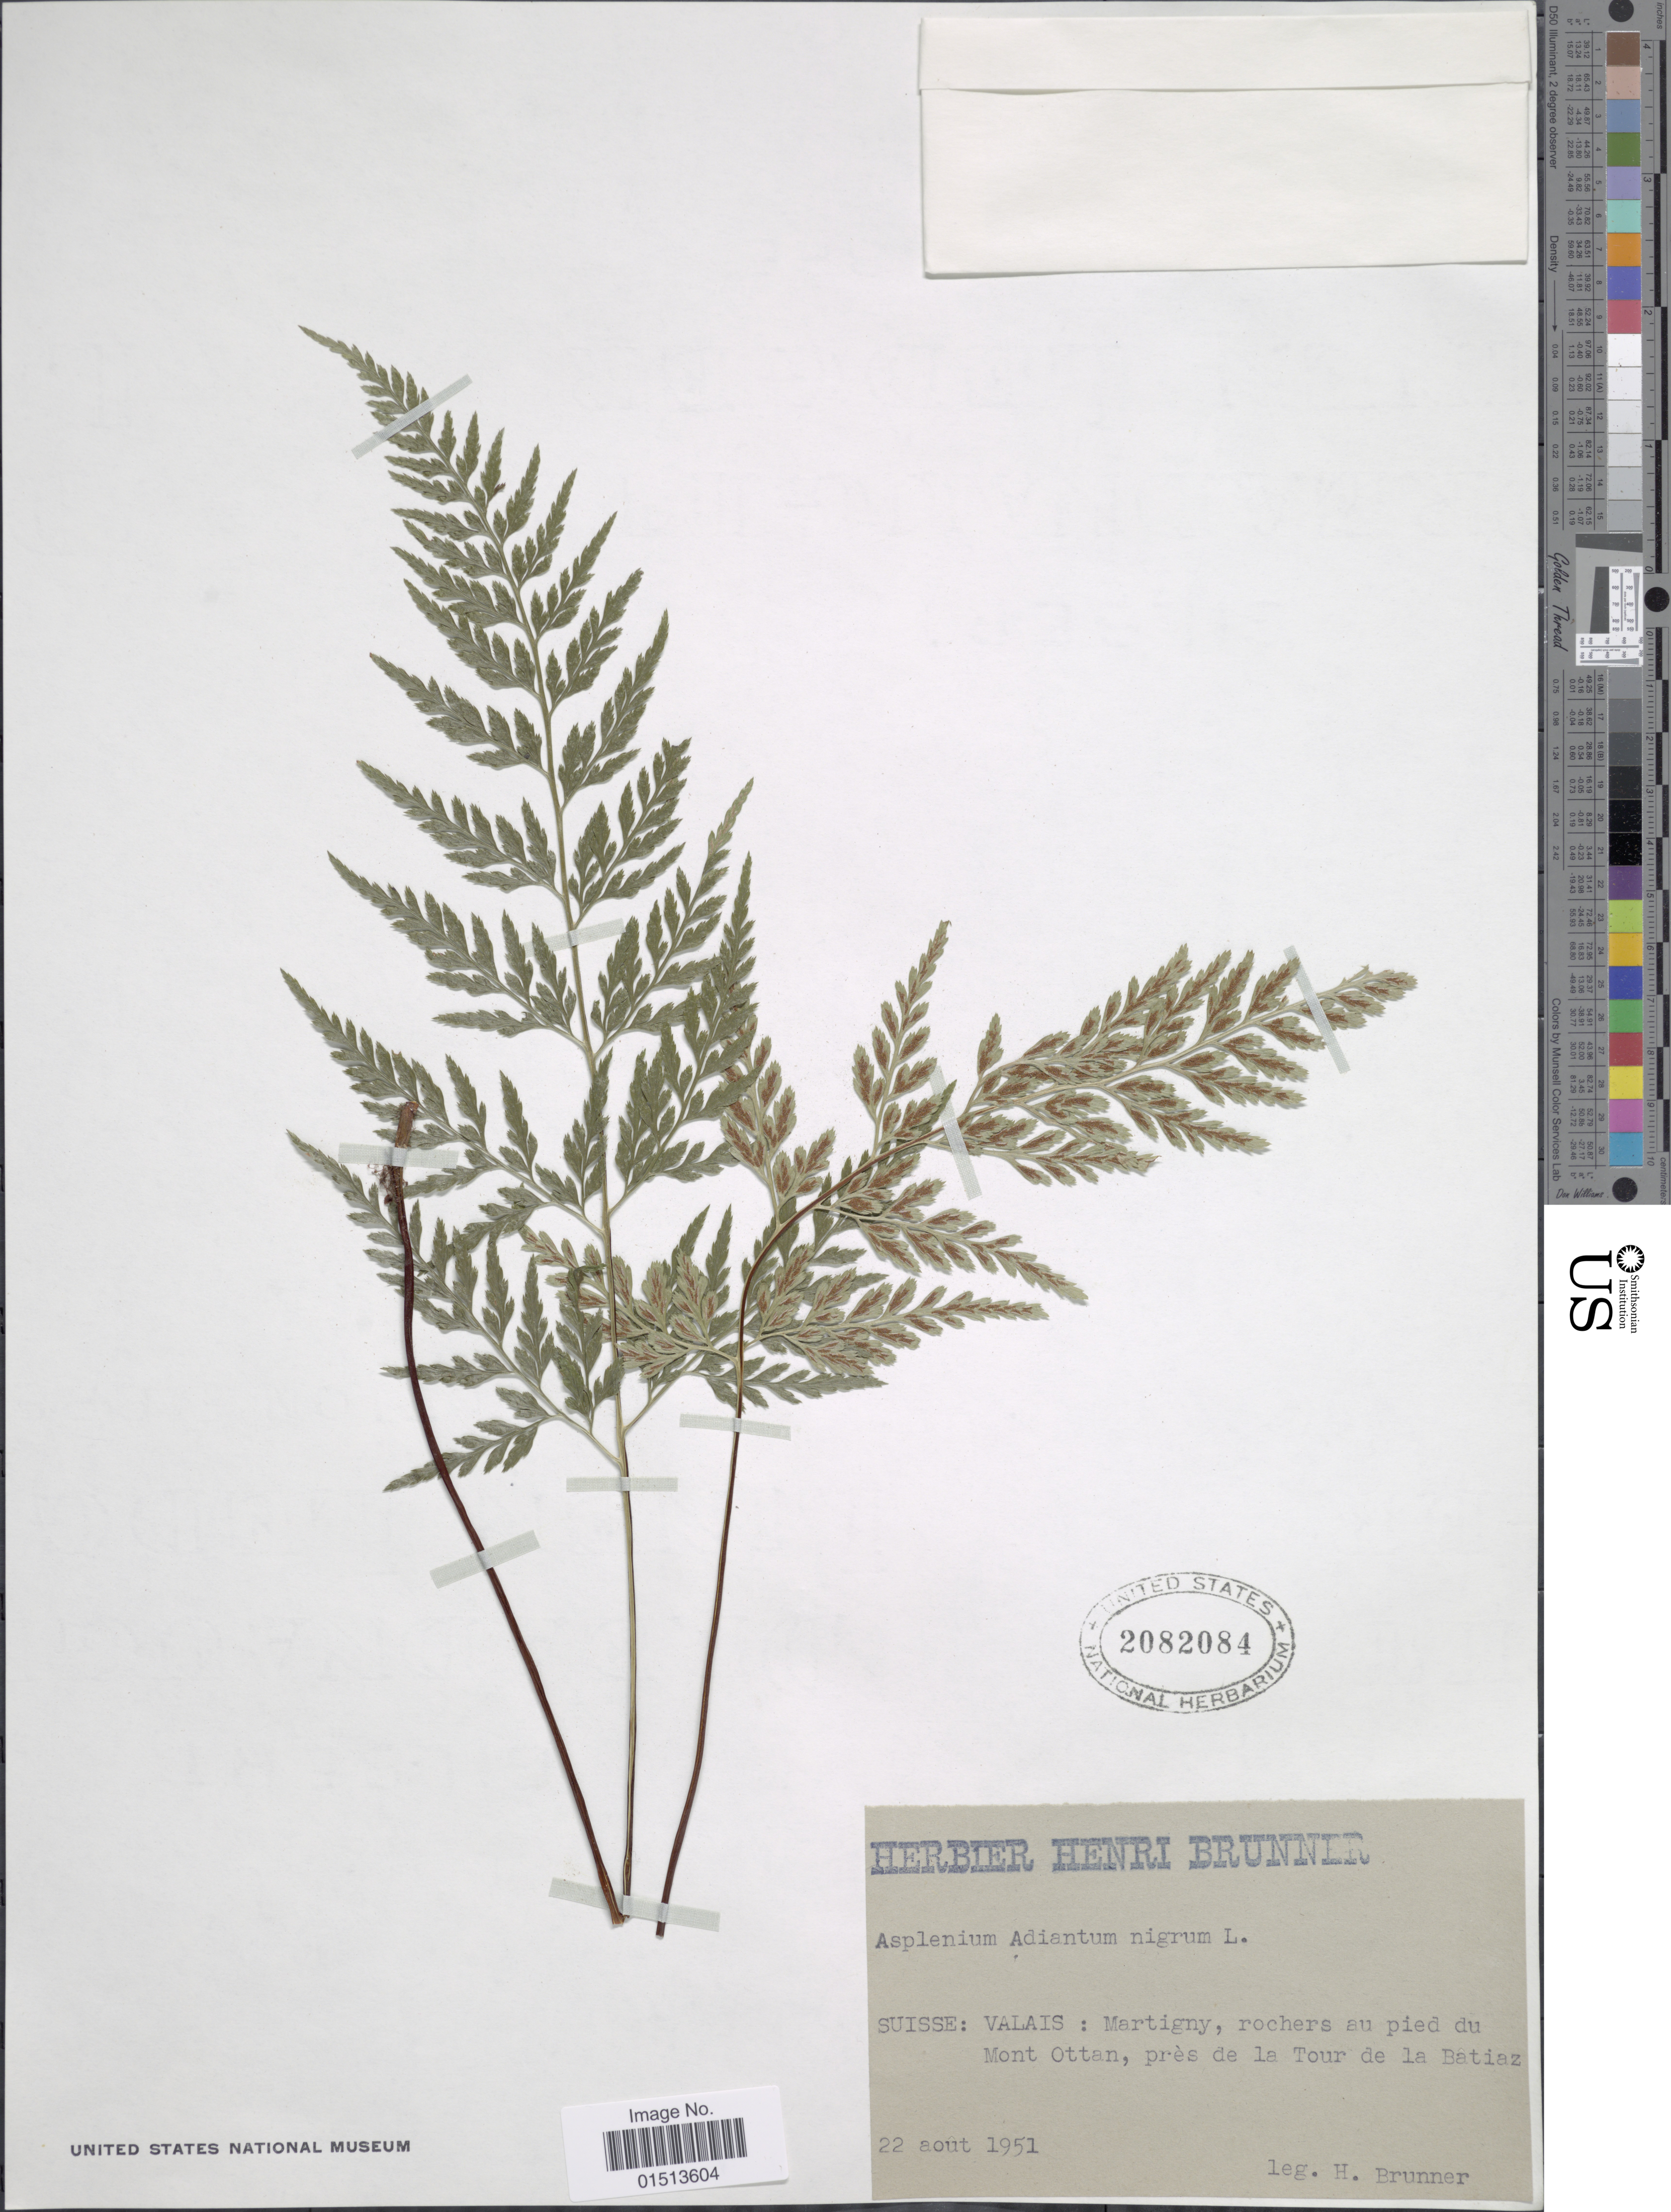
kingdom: Plantae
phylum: Tracheophyta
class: Polypodiopsida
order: Polypodiales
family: Aspleniaceae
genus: Asplenium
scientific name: Asplenium adiantum-nigrum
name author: L.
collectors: H. Brunner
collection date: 1951-08-22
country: Switzerland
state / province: Valais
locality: SUISSE: Martigny, rochers au pied du Mont Ottan, près de la Tour de la Batiaz.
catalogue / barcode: US 2082084